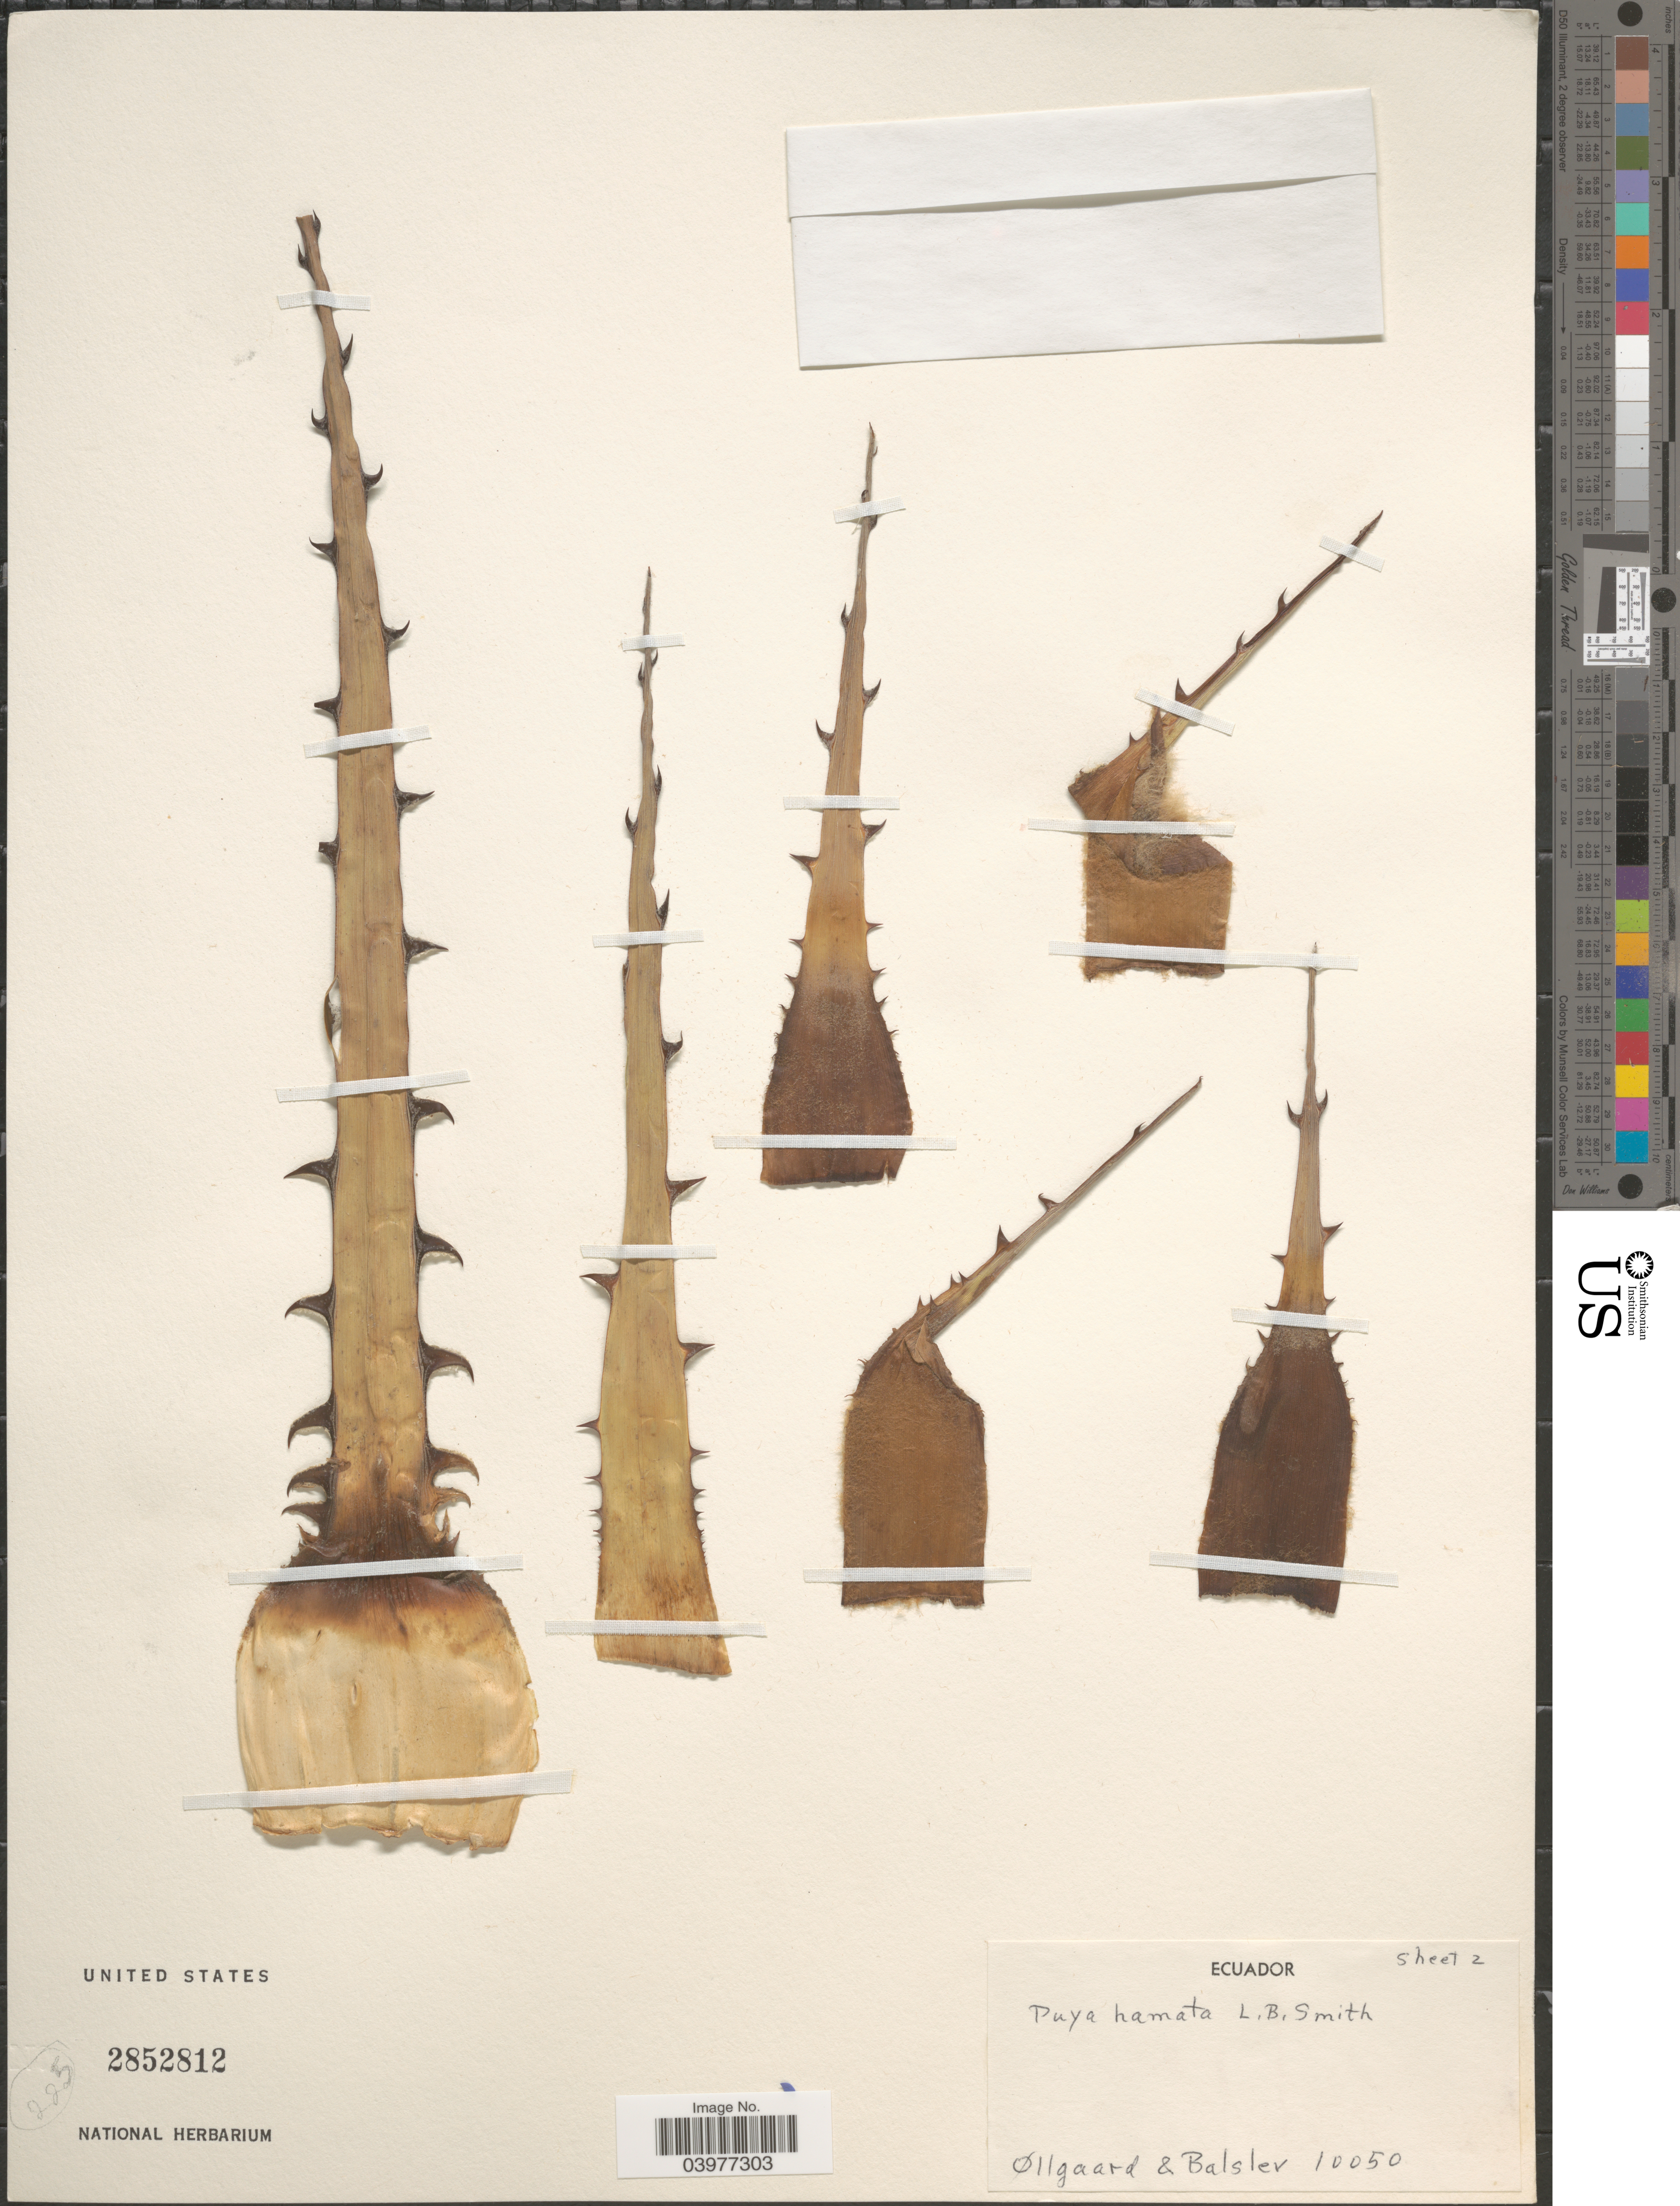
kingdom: Plantae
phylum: Tracheophyta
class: Liliopsida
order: Poales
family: Bromeliaceae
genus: Puya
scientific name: Puya hamata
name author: L.B. Sm.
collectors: Øllgaard & Balslev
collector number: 10050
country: Ecuador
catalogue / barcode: US 2852812